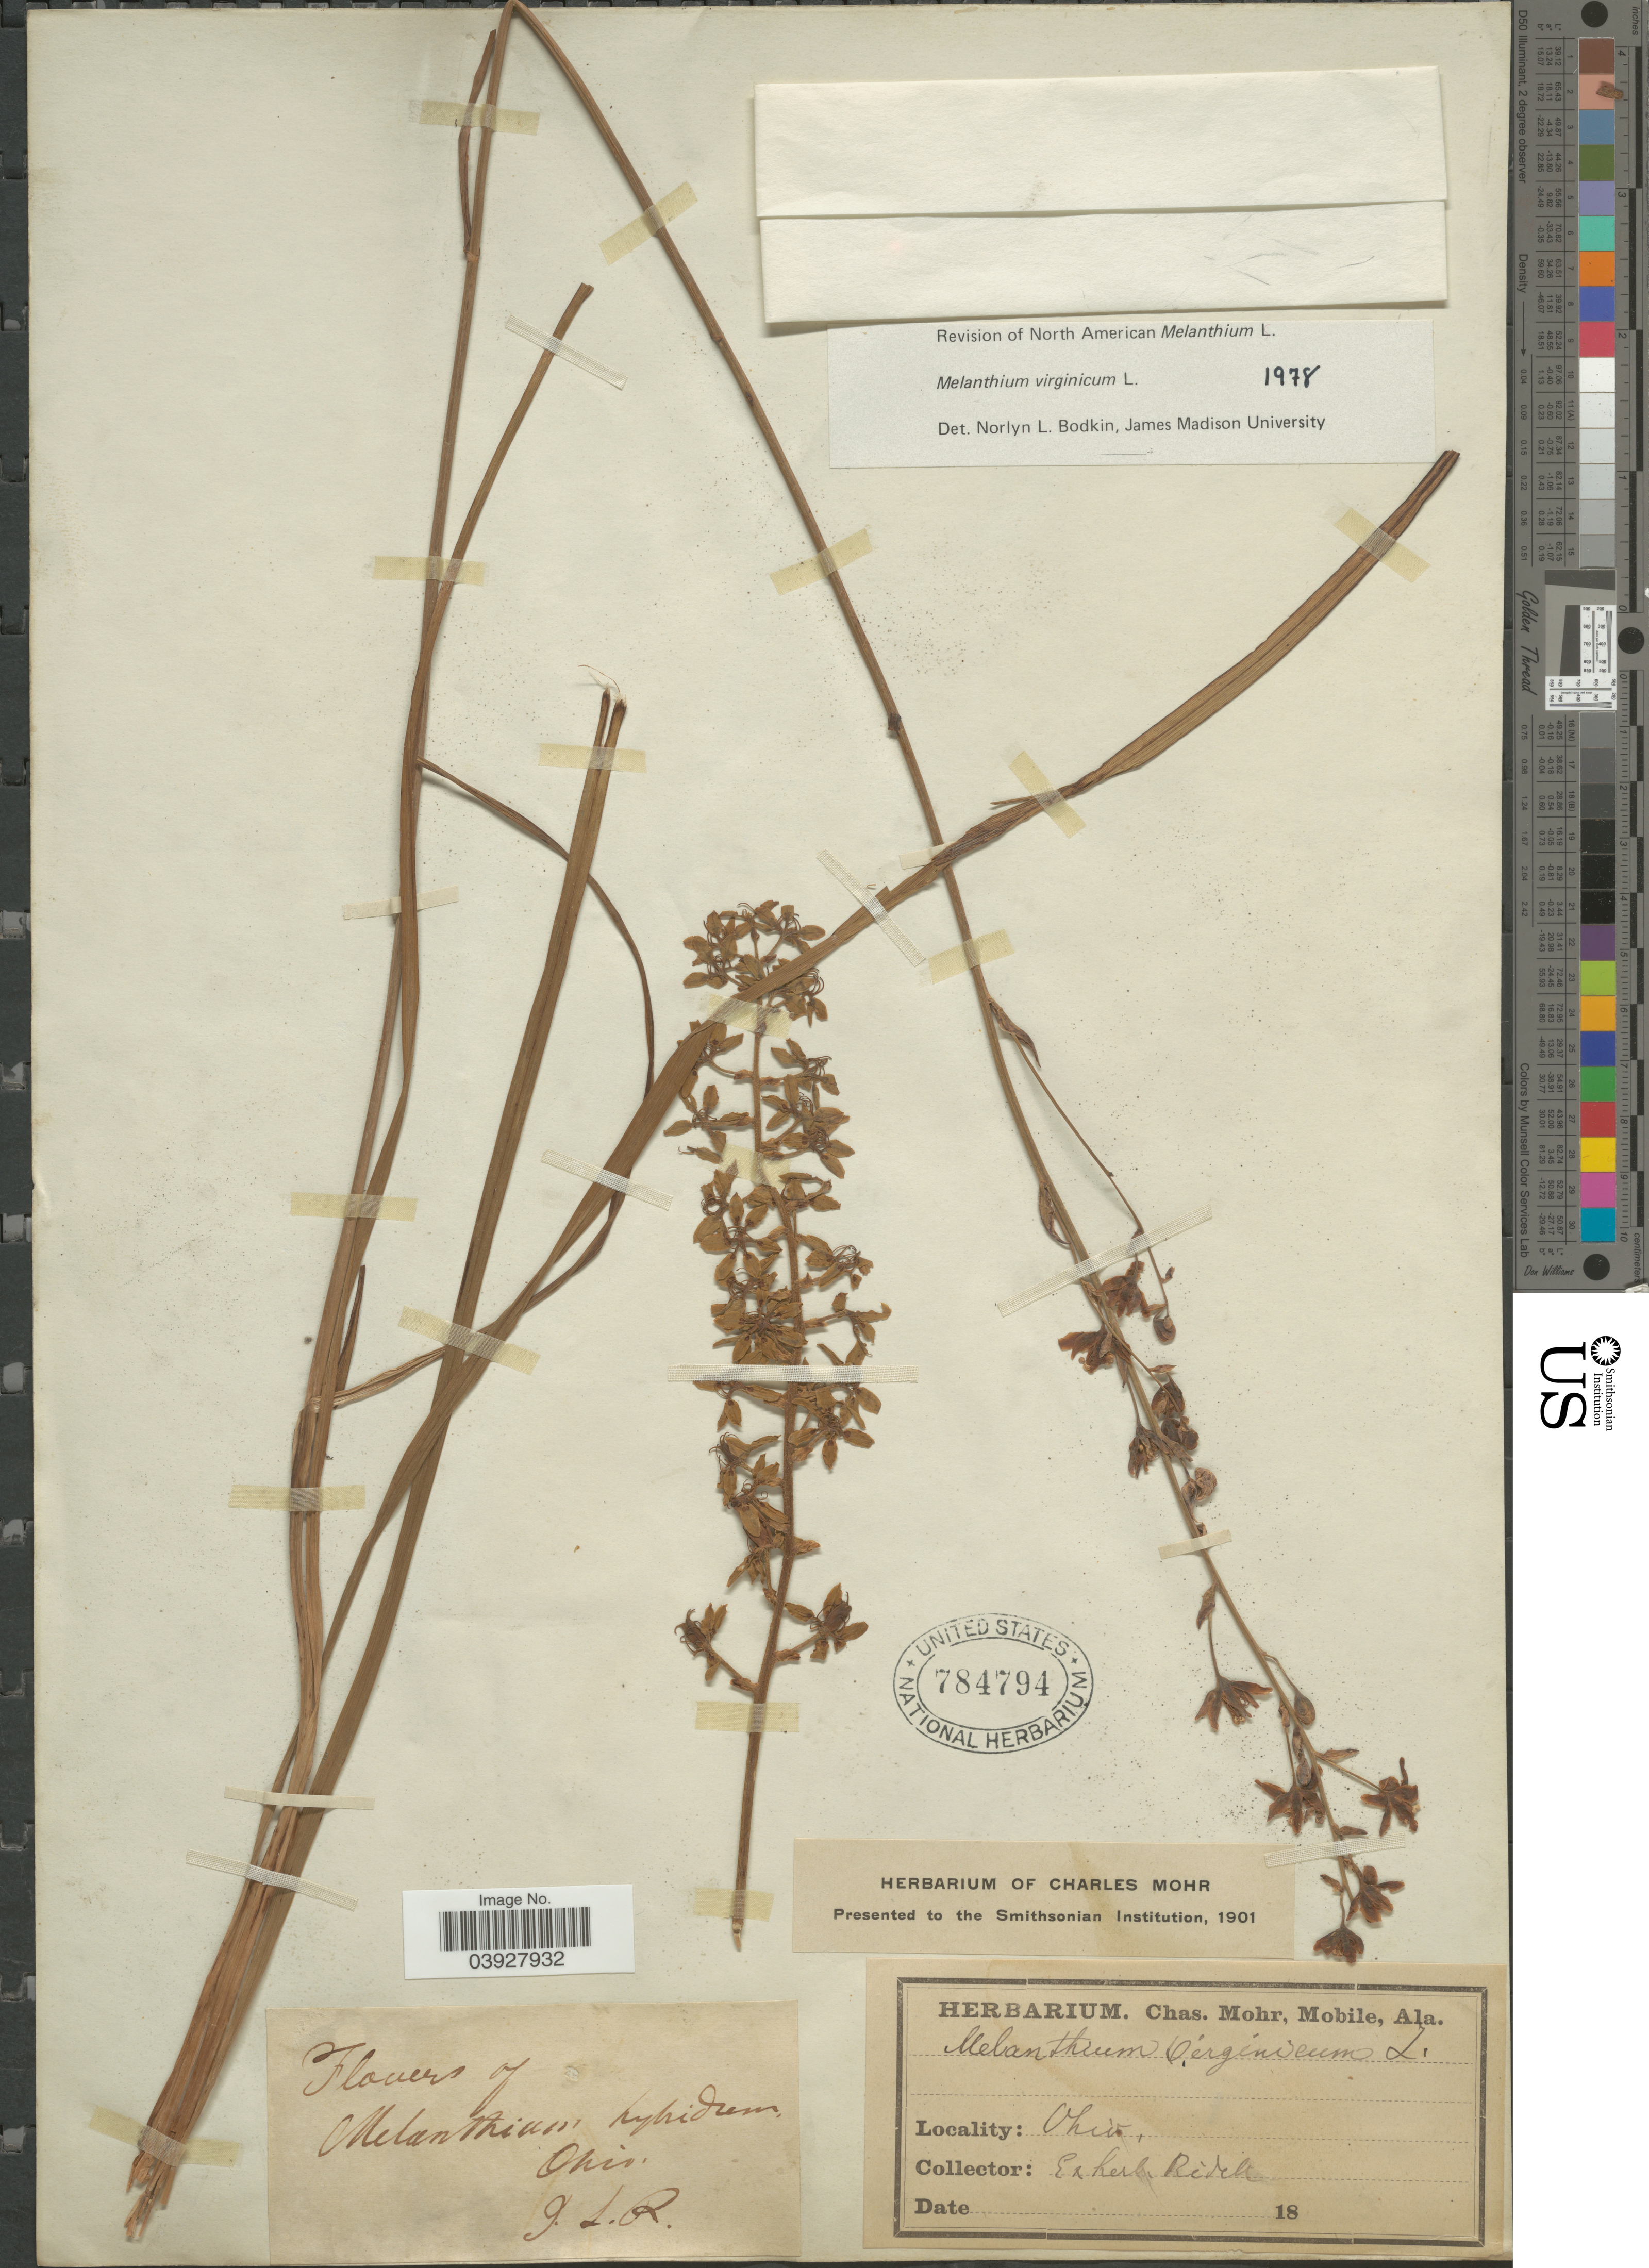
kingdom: Plantae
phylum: Tracheophyta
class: Liliopsida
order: Liliales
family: Melanthiaceae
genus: Melanthium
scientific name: Melanthium virginicum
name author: L.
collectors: ex herb. Ridele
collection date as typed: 18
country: United States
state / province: Ohio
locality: G. L. R. [unsure placement]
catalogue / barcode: US 784794